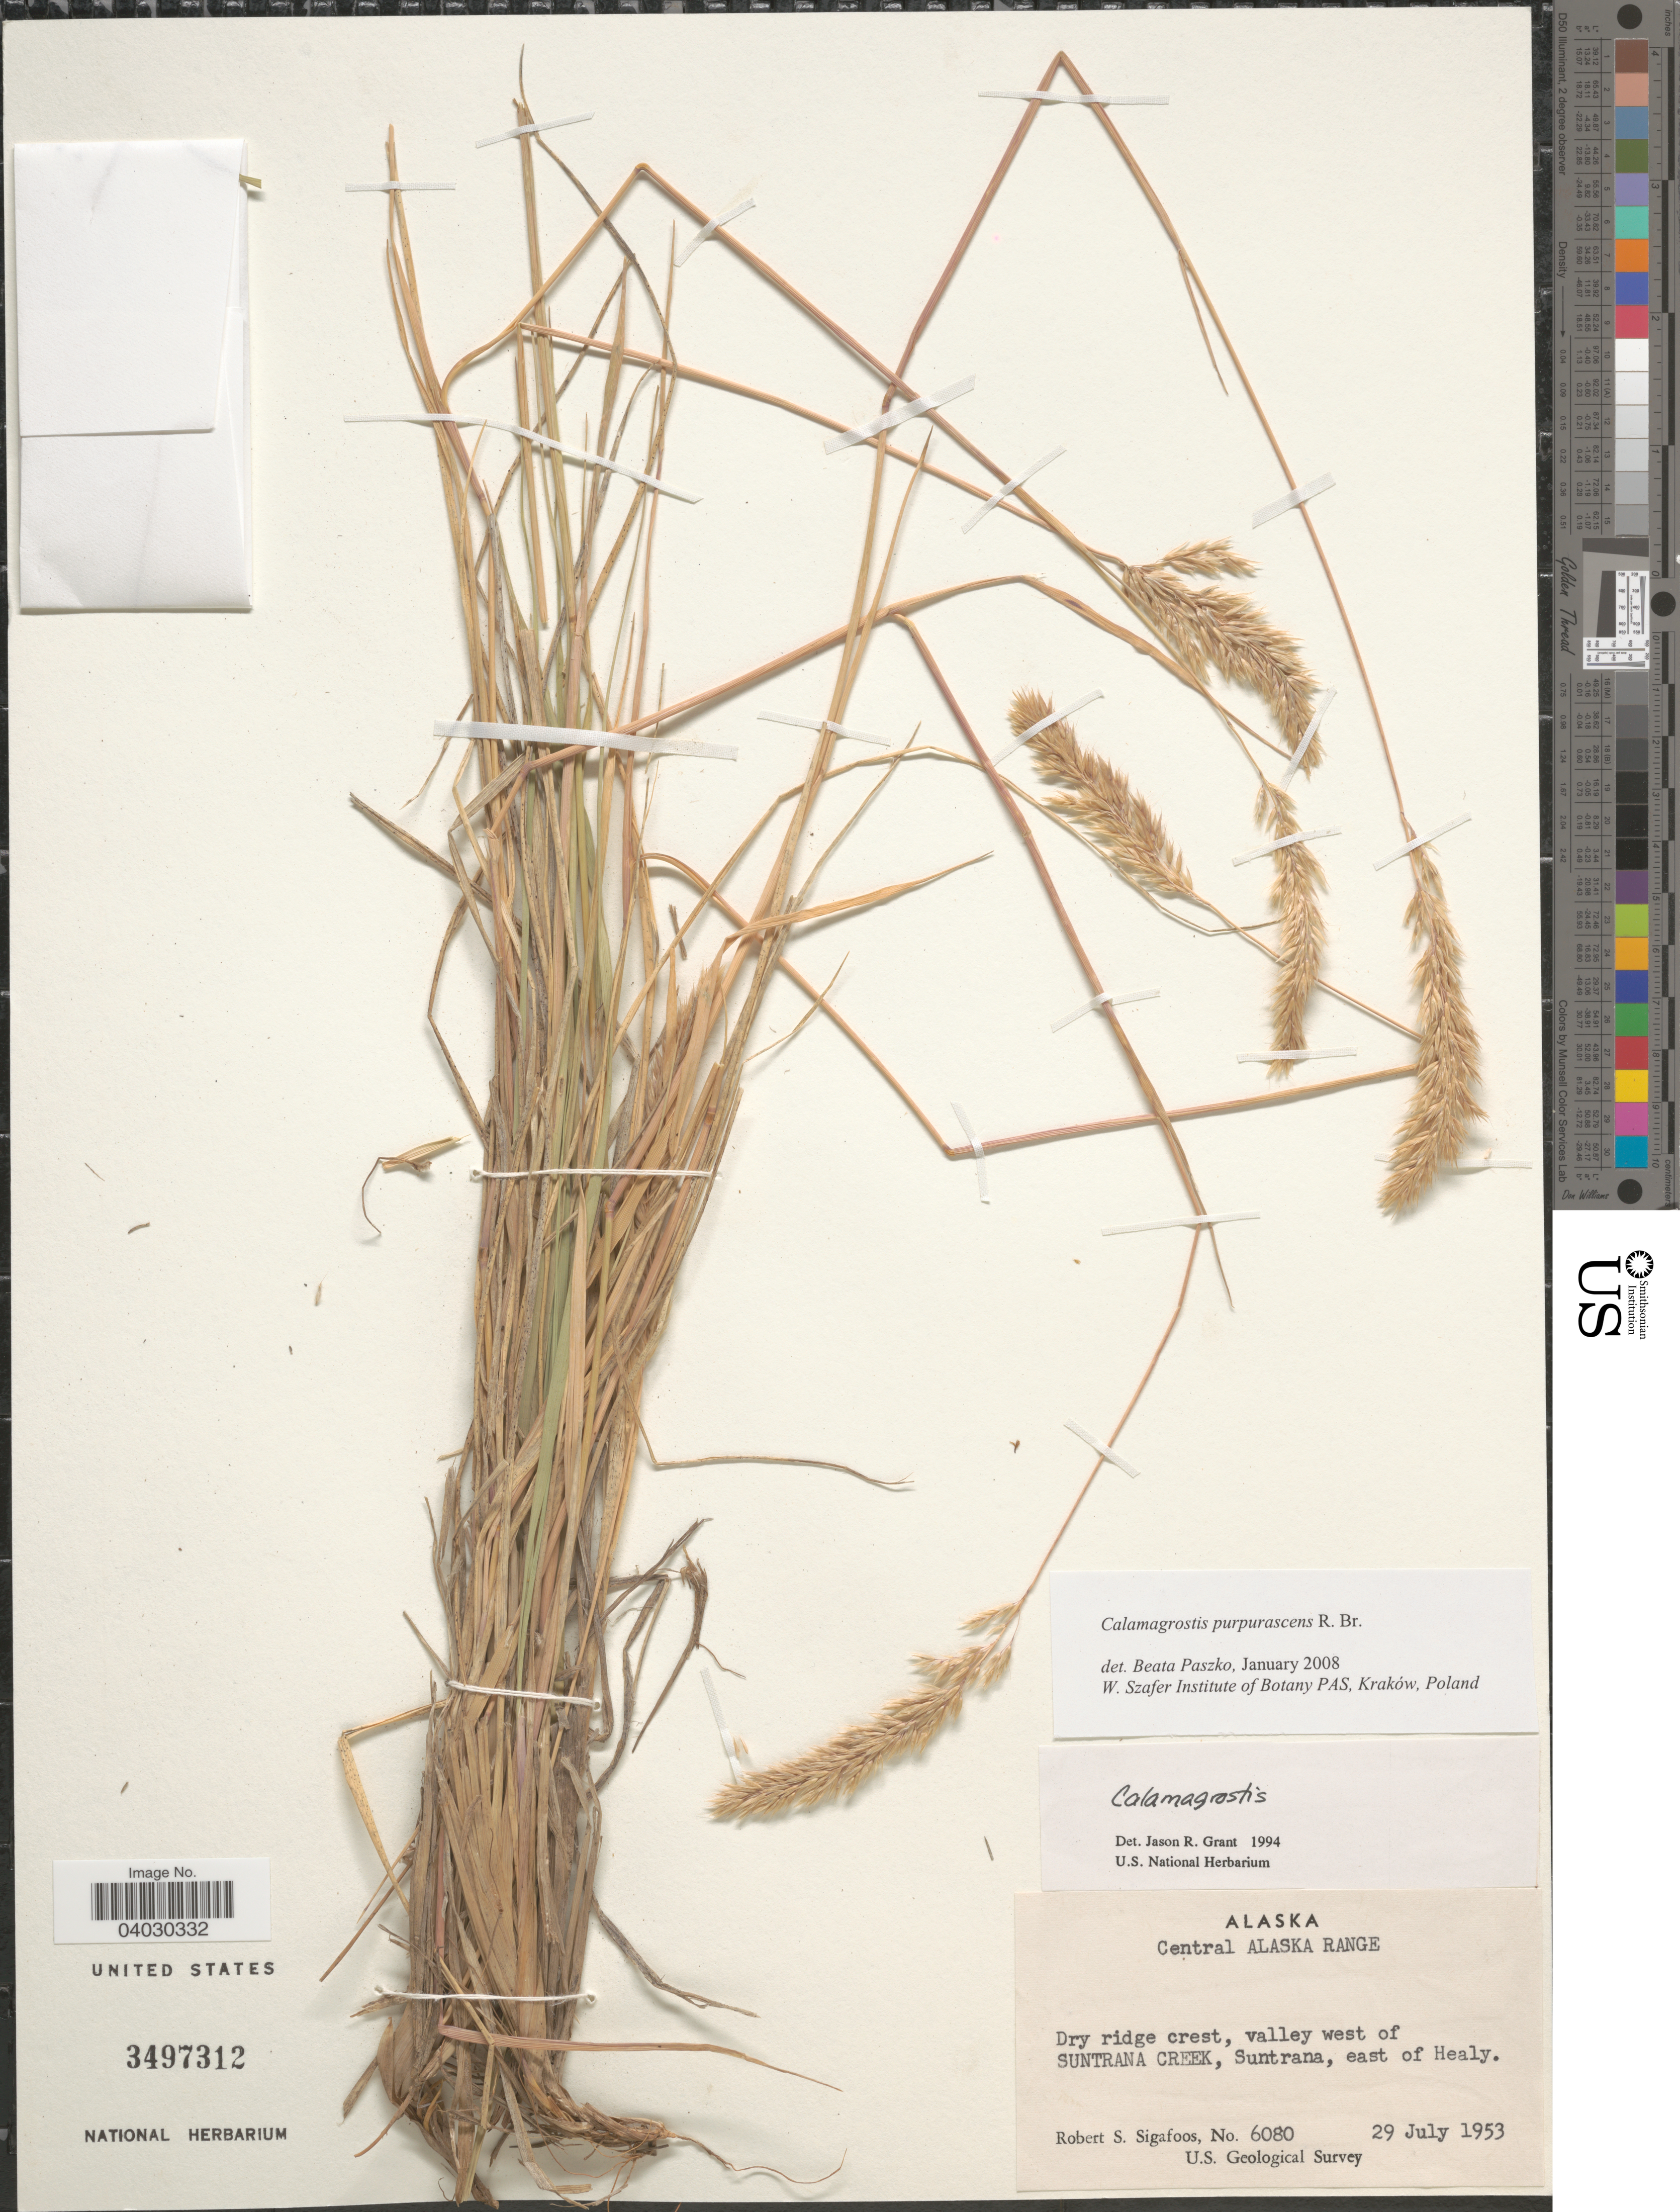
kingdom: Plantae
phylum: Tracheophyta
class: Liliopsida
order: Poales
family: Poaceae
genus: Calamagrostis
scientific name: Calamagrostis purpurascens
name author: R. Br.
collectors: R. Sigafoos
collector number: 6080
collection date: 1953-07-29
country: United States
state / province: Alaska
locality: Central Alaska Range. Valley west of Suntrana Creek, Suntrana, east of Healy.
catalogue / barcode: US 3497312